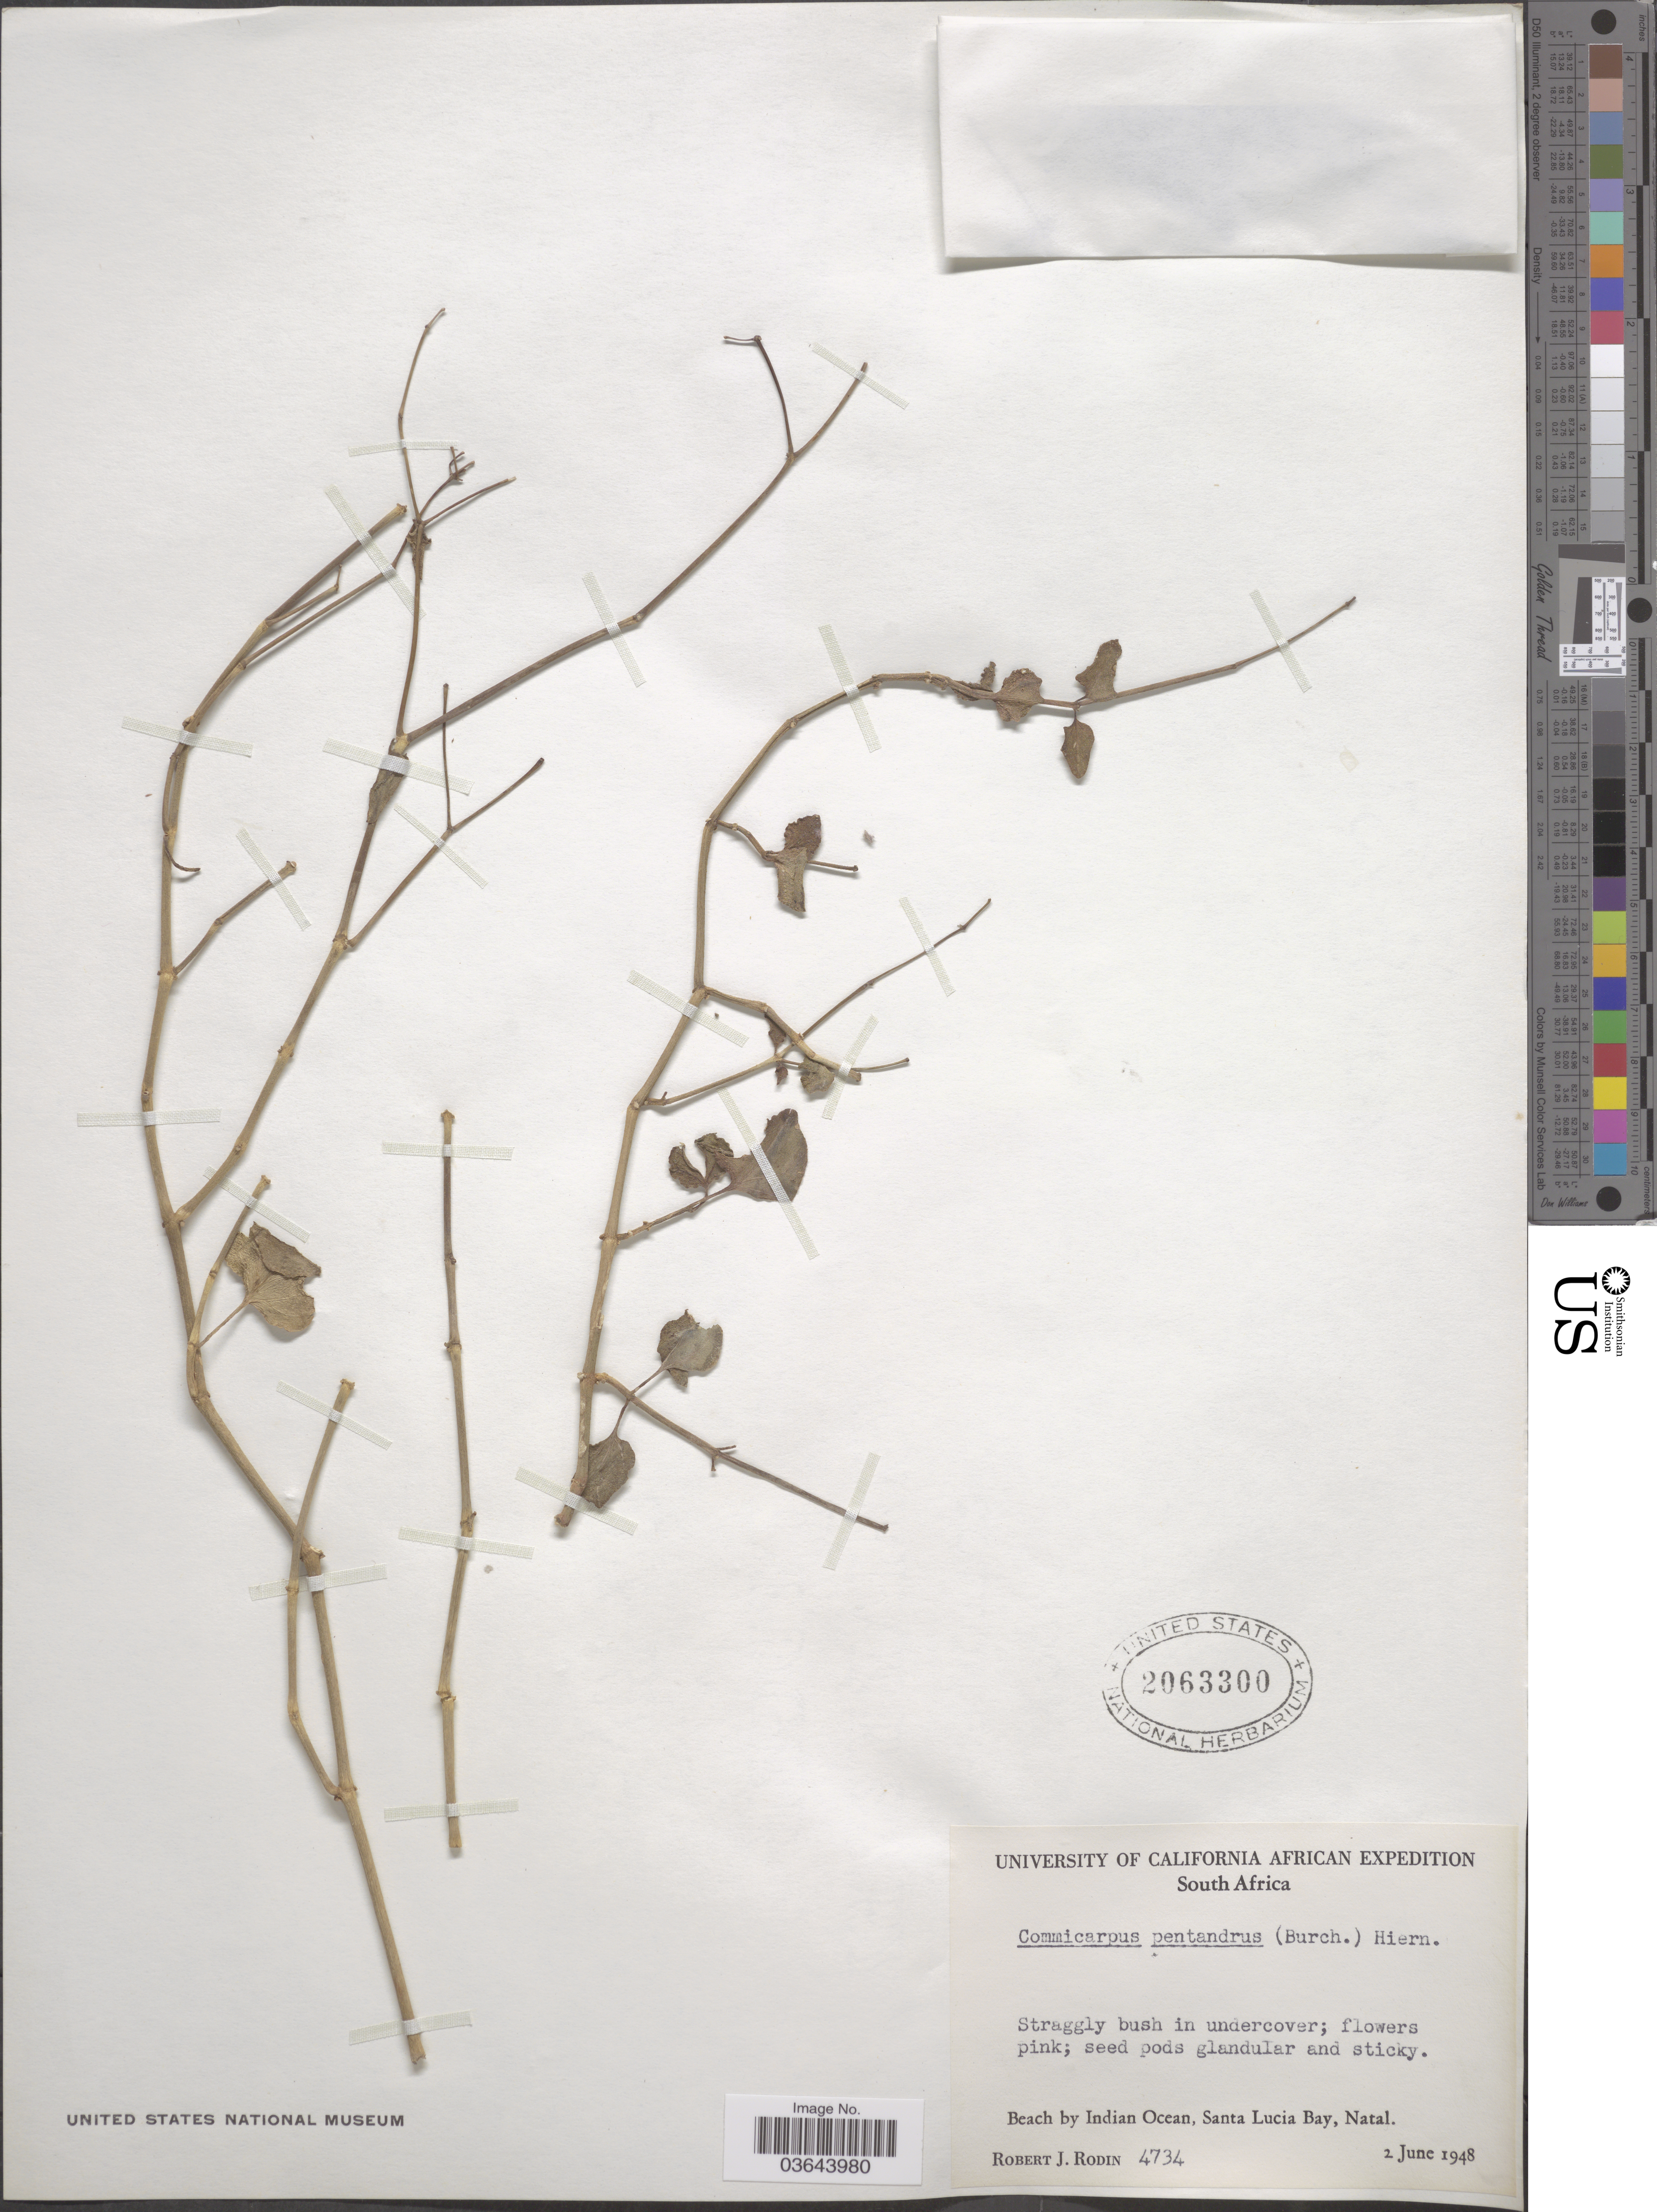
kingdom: Plantae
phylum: Tracheophyta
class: Magnoliopsida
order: Caryophyllales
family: Nyctaginaceae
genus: Boerhavia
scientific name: Boerhavia pentandra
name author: Burch.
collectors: R. J. Rodin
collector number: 4734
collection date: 1948-06-02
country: South Africa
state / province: KwaZulu-Natal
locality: Beach by Indian Ocean, Santa Lucia Bay, Natal.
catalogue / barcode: US 2063300